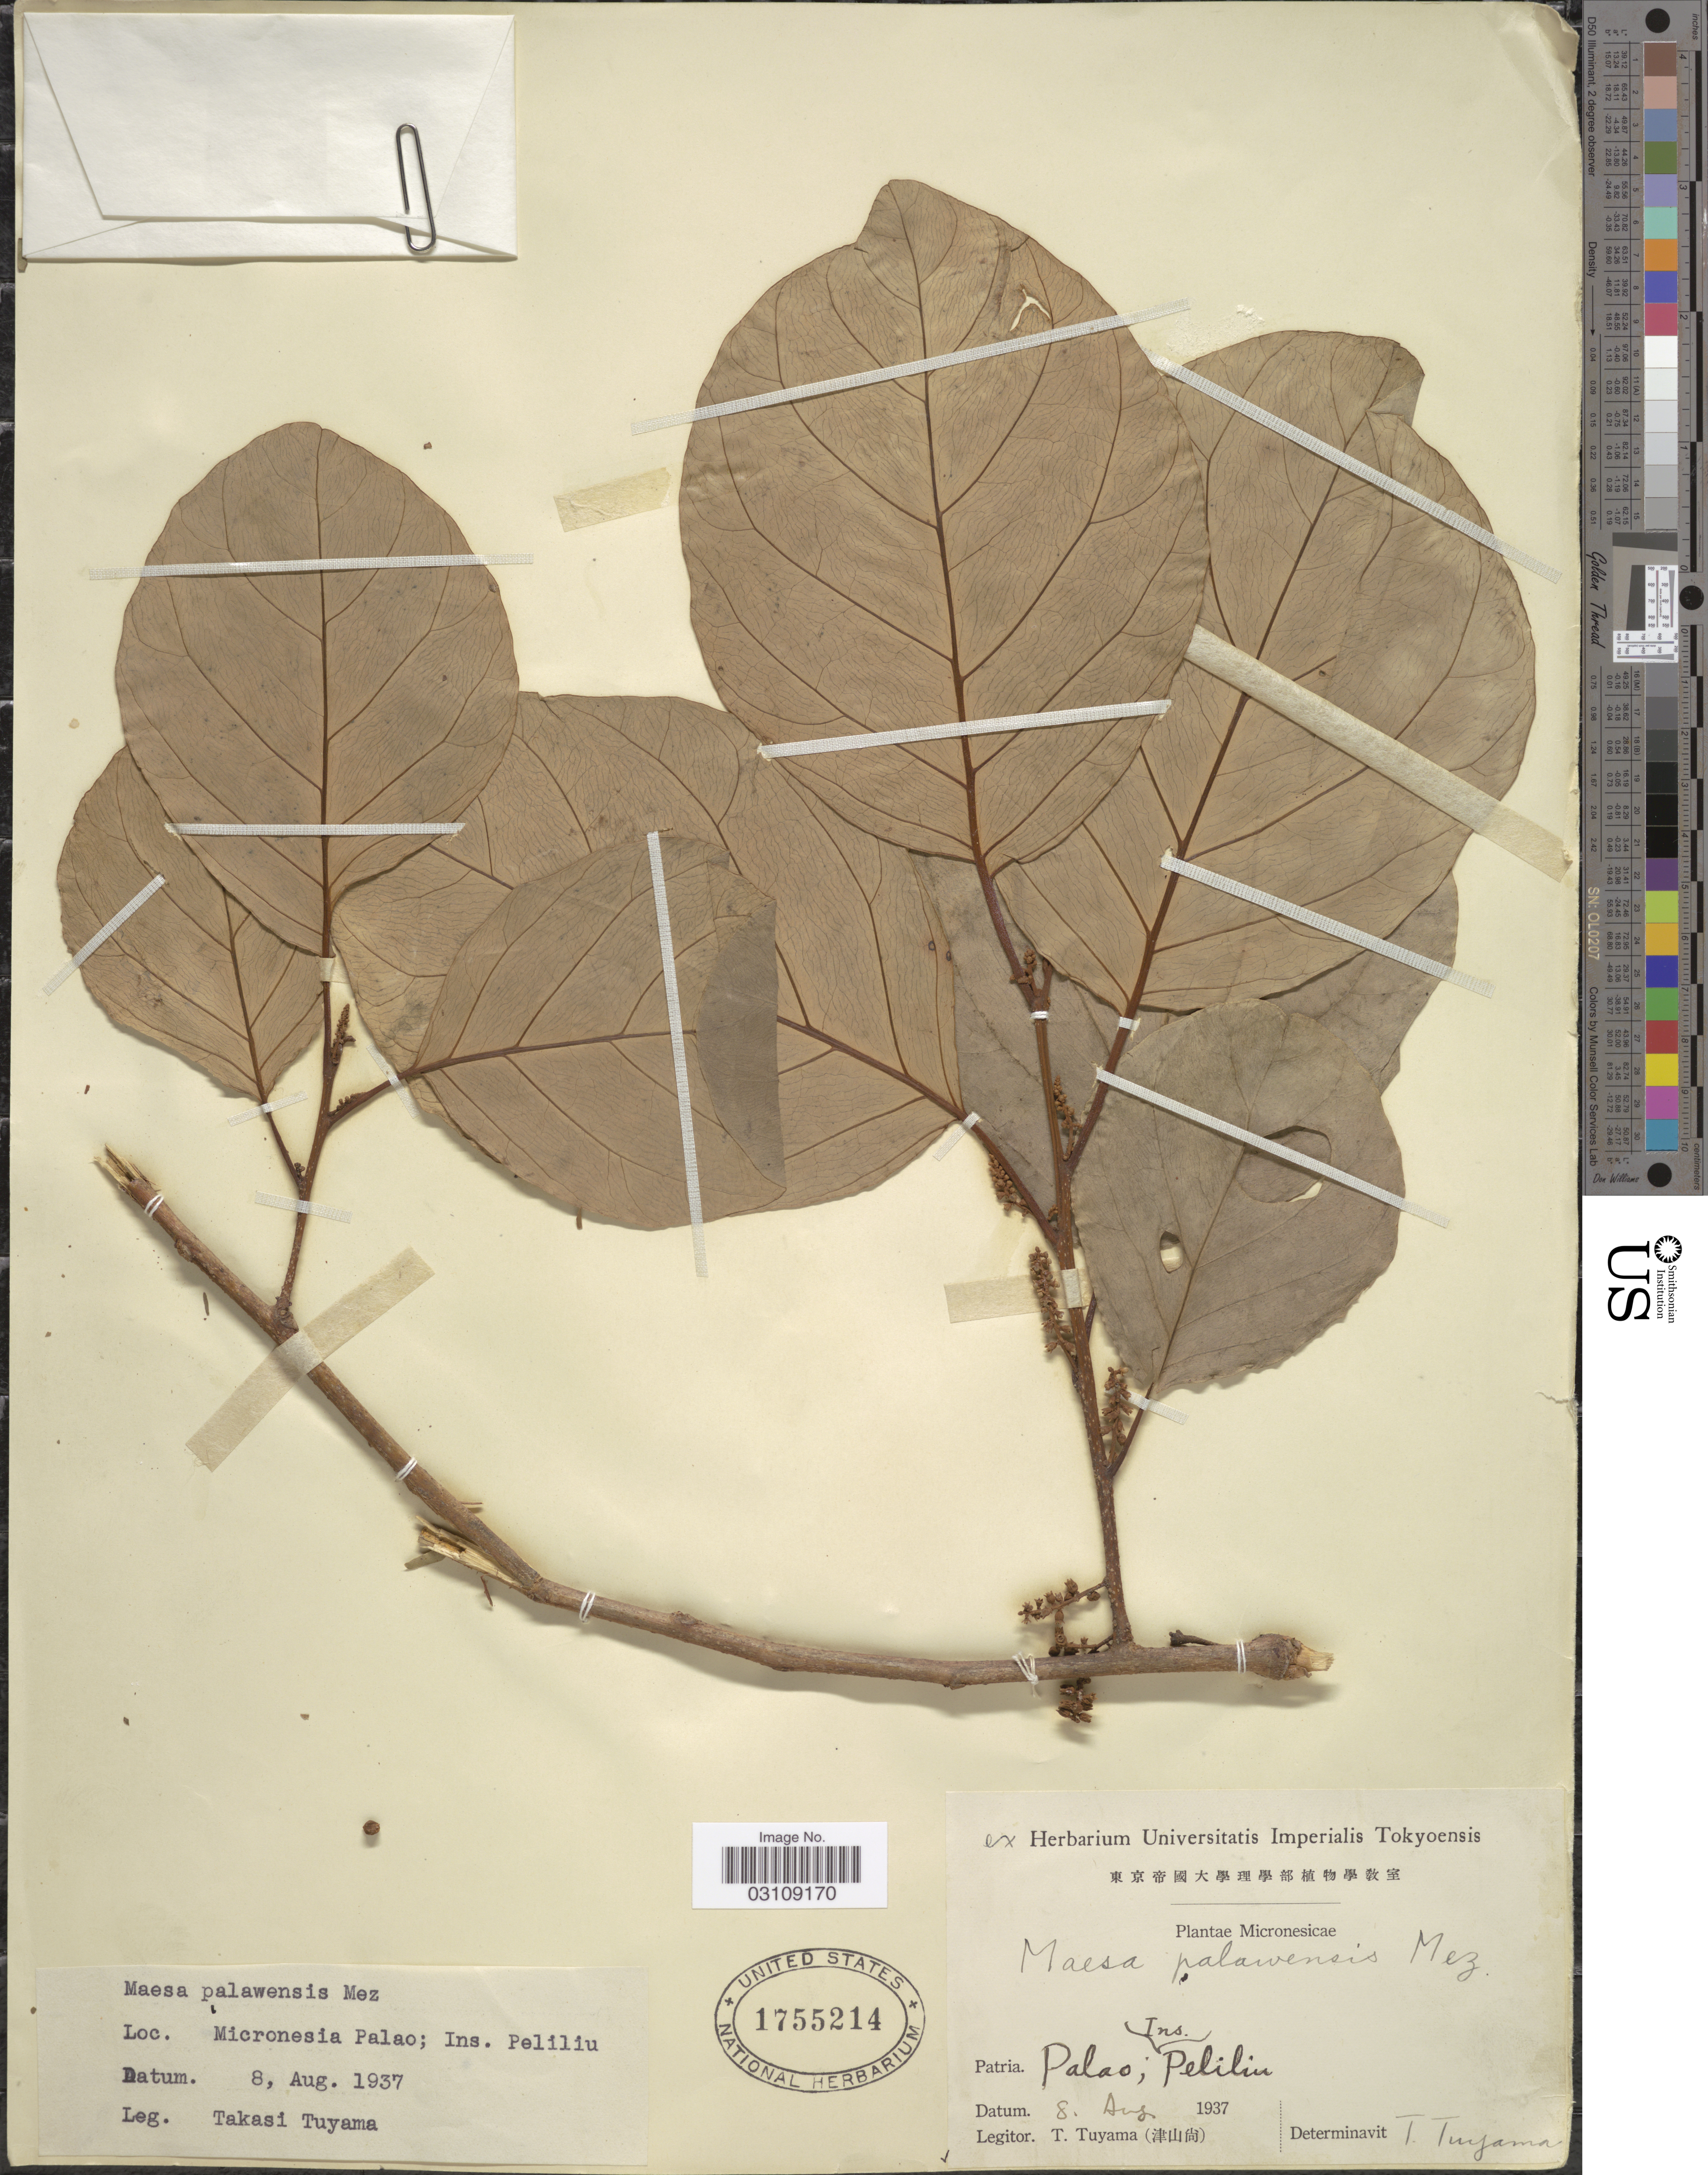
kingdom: Plantae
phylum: Tracheophyta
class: Magnoliopsida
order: Ericales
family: Primulaceae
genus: Maesa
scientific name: Maesa palauensis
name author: Mez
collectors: T. Tuyama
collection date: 1937-08-08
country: Micronesia, Federated States of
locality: Micronesia Palao; Ins. Peliliu.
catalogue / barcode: US 1755214